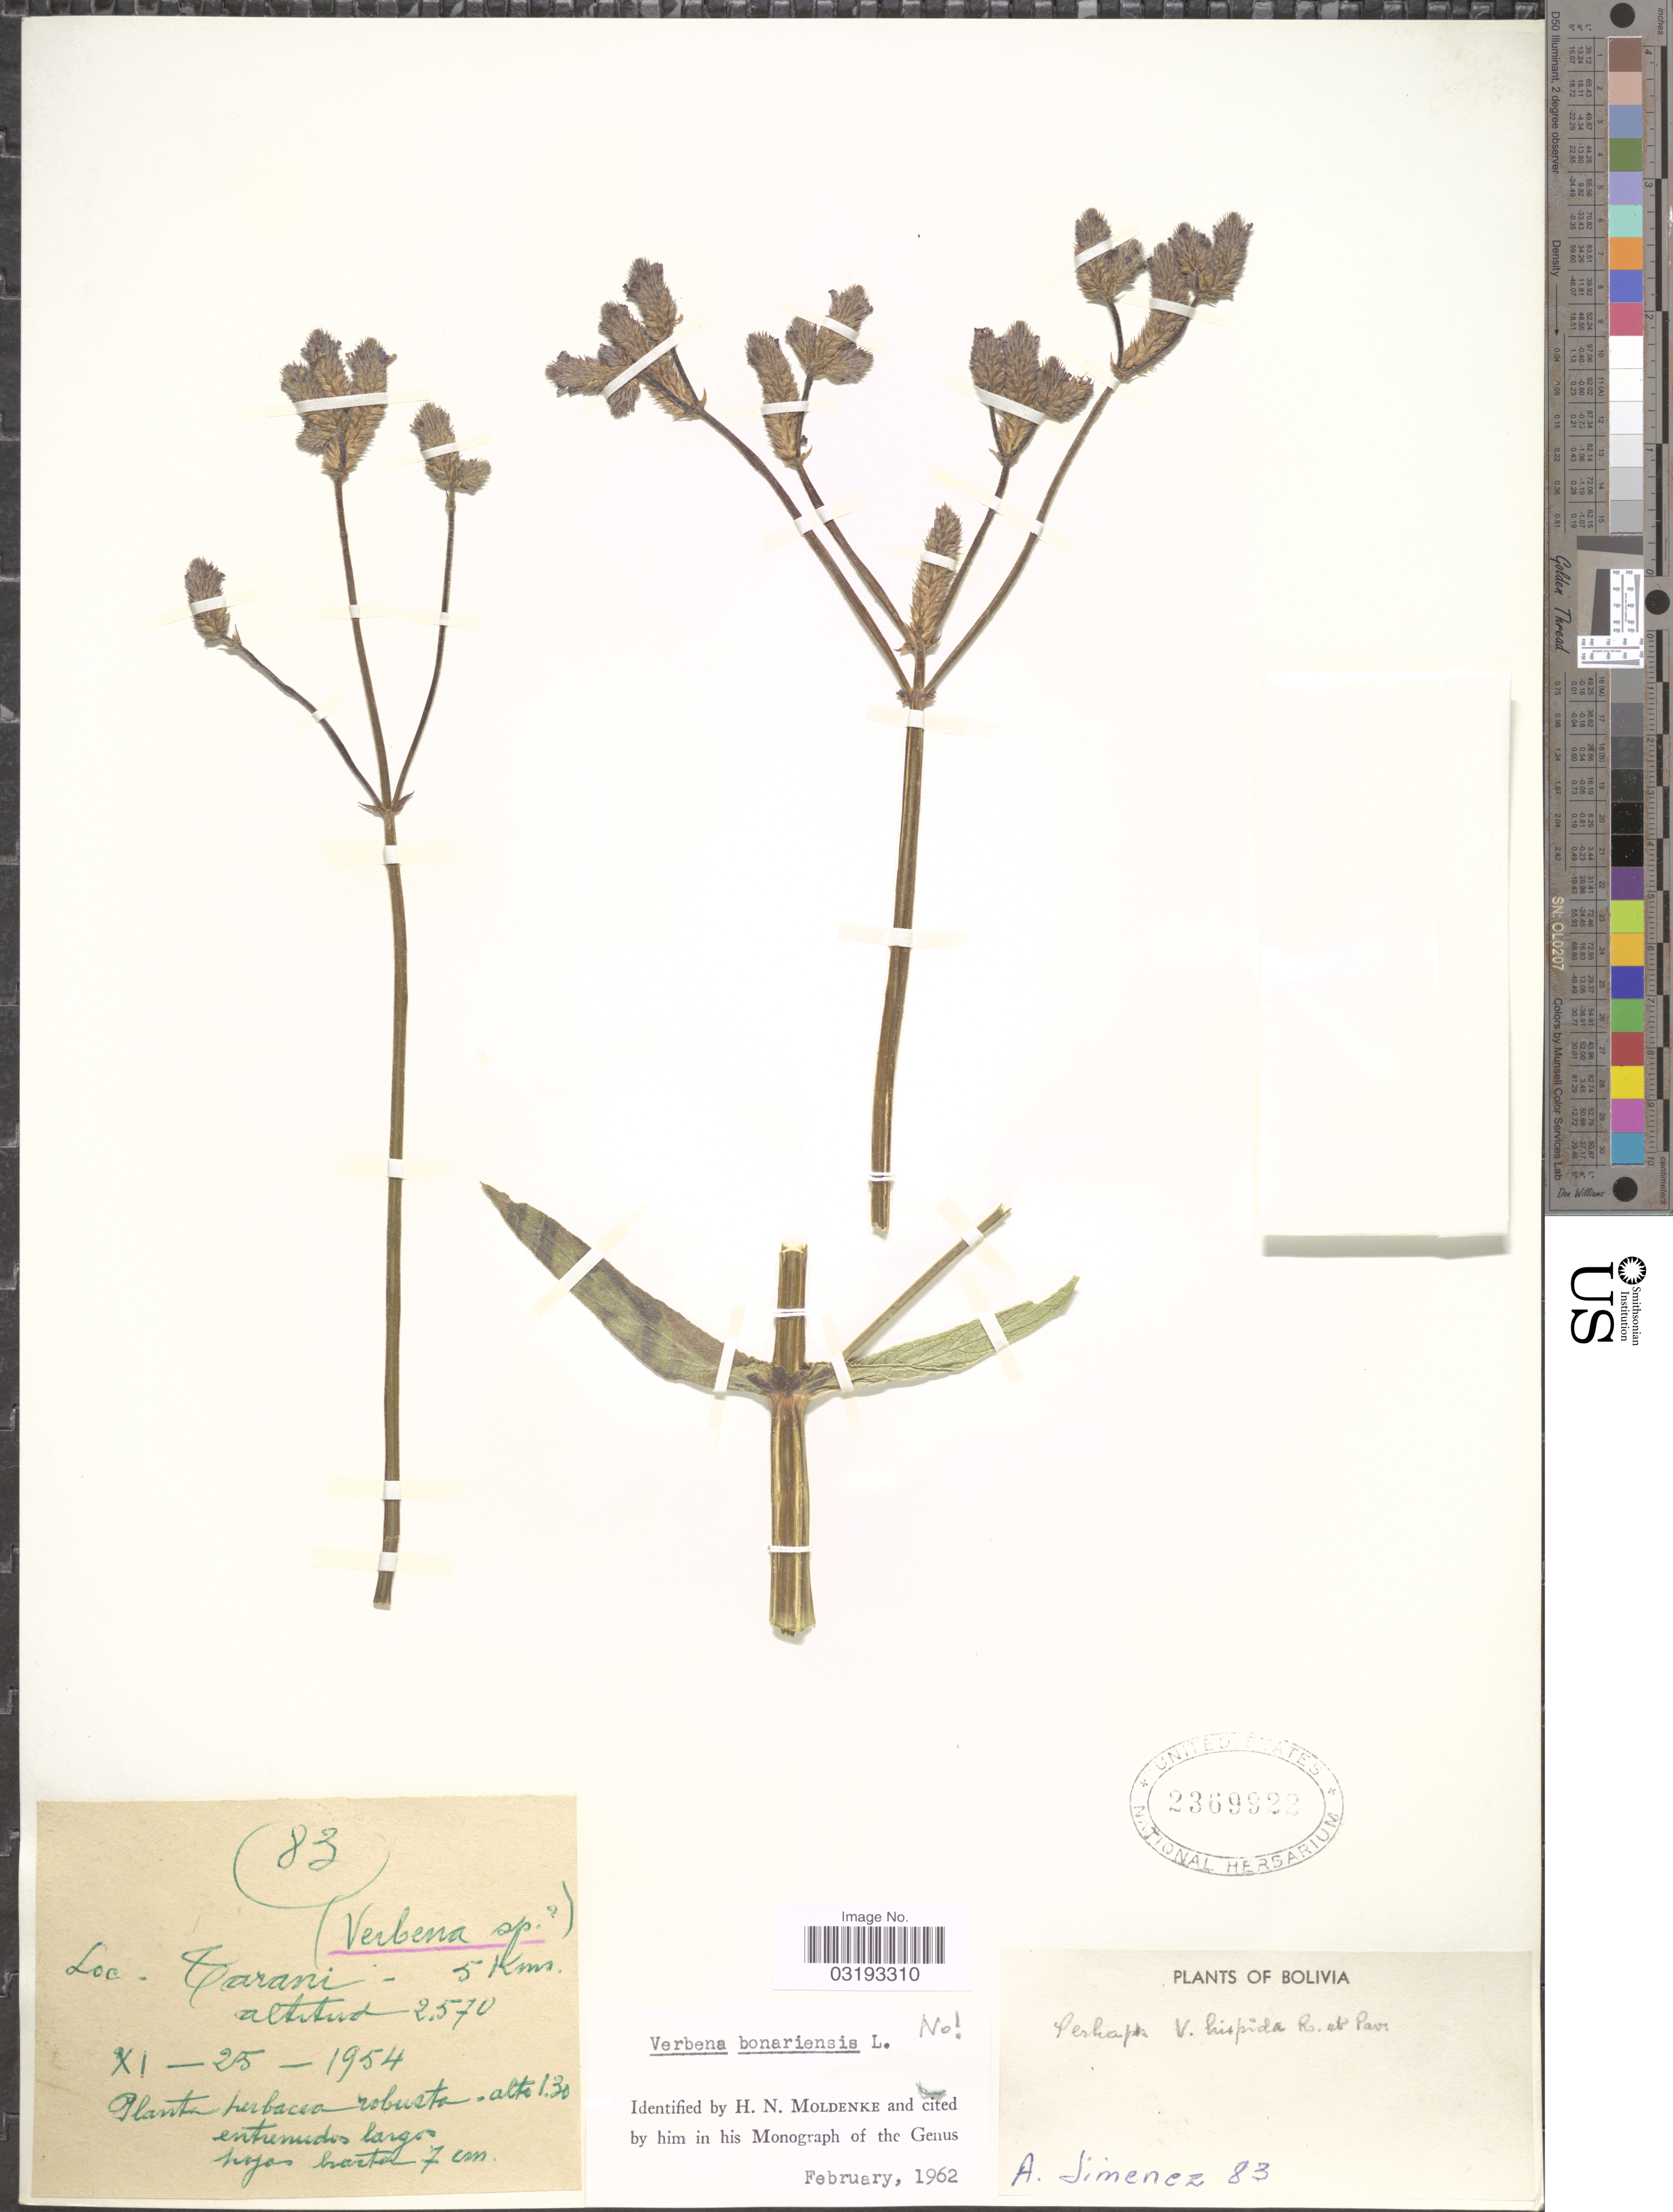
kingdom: Plantae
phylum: Tracheophyta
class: Magnoliopsida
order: Lamiales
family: Verbenaceae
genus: Verbena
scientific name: Verbena bonariensis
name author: L.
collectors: A. Jimenez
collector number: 83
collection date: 1954-11-25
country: Bolivia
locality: Tarani - 5 kms.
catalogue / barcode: US 2369922